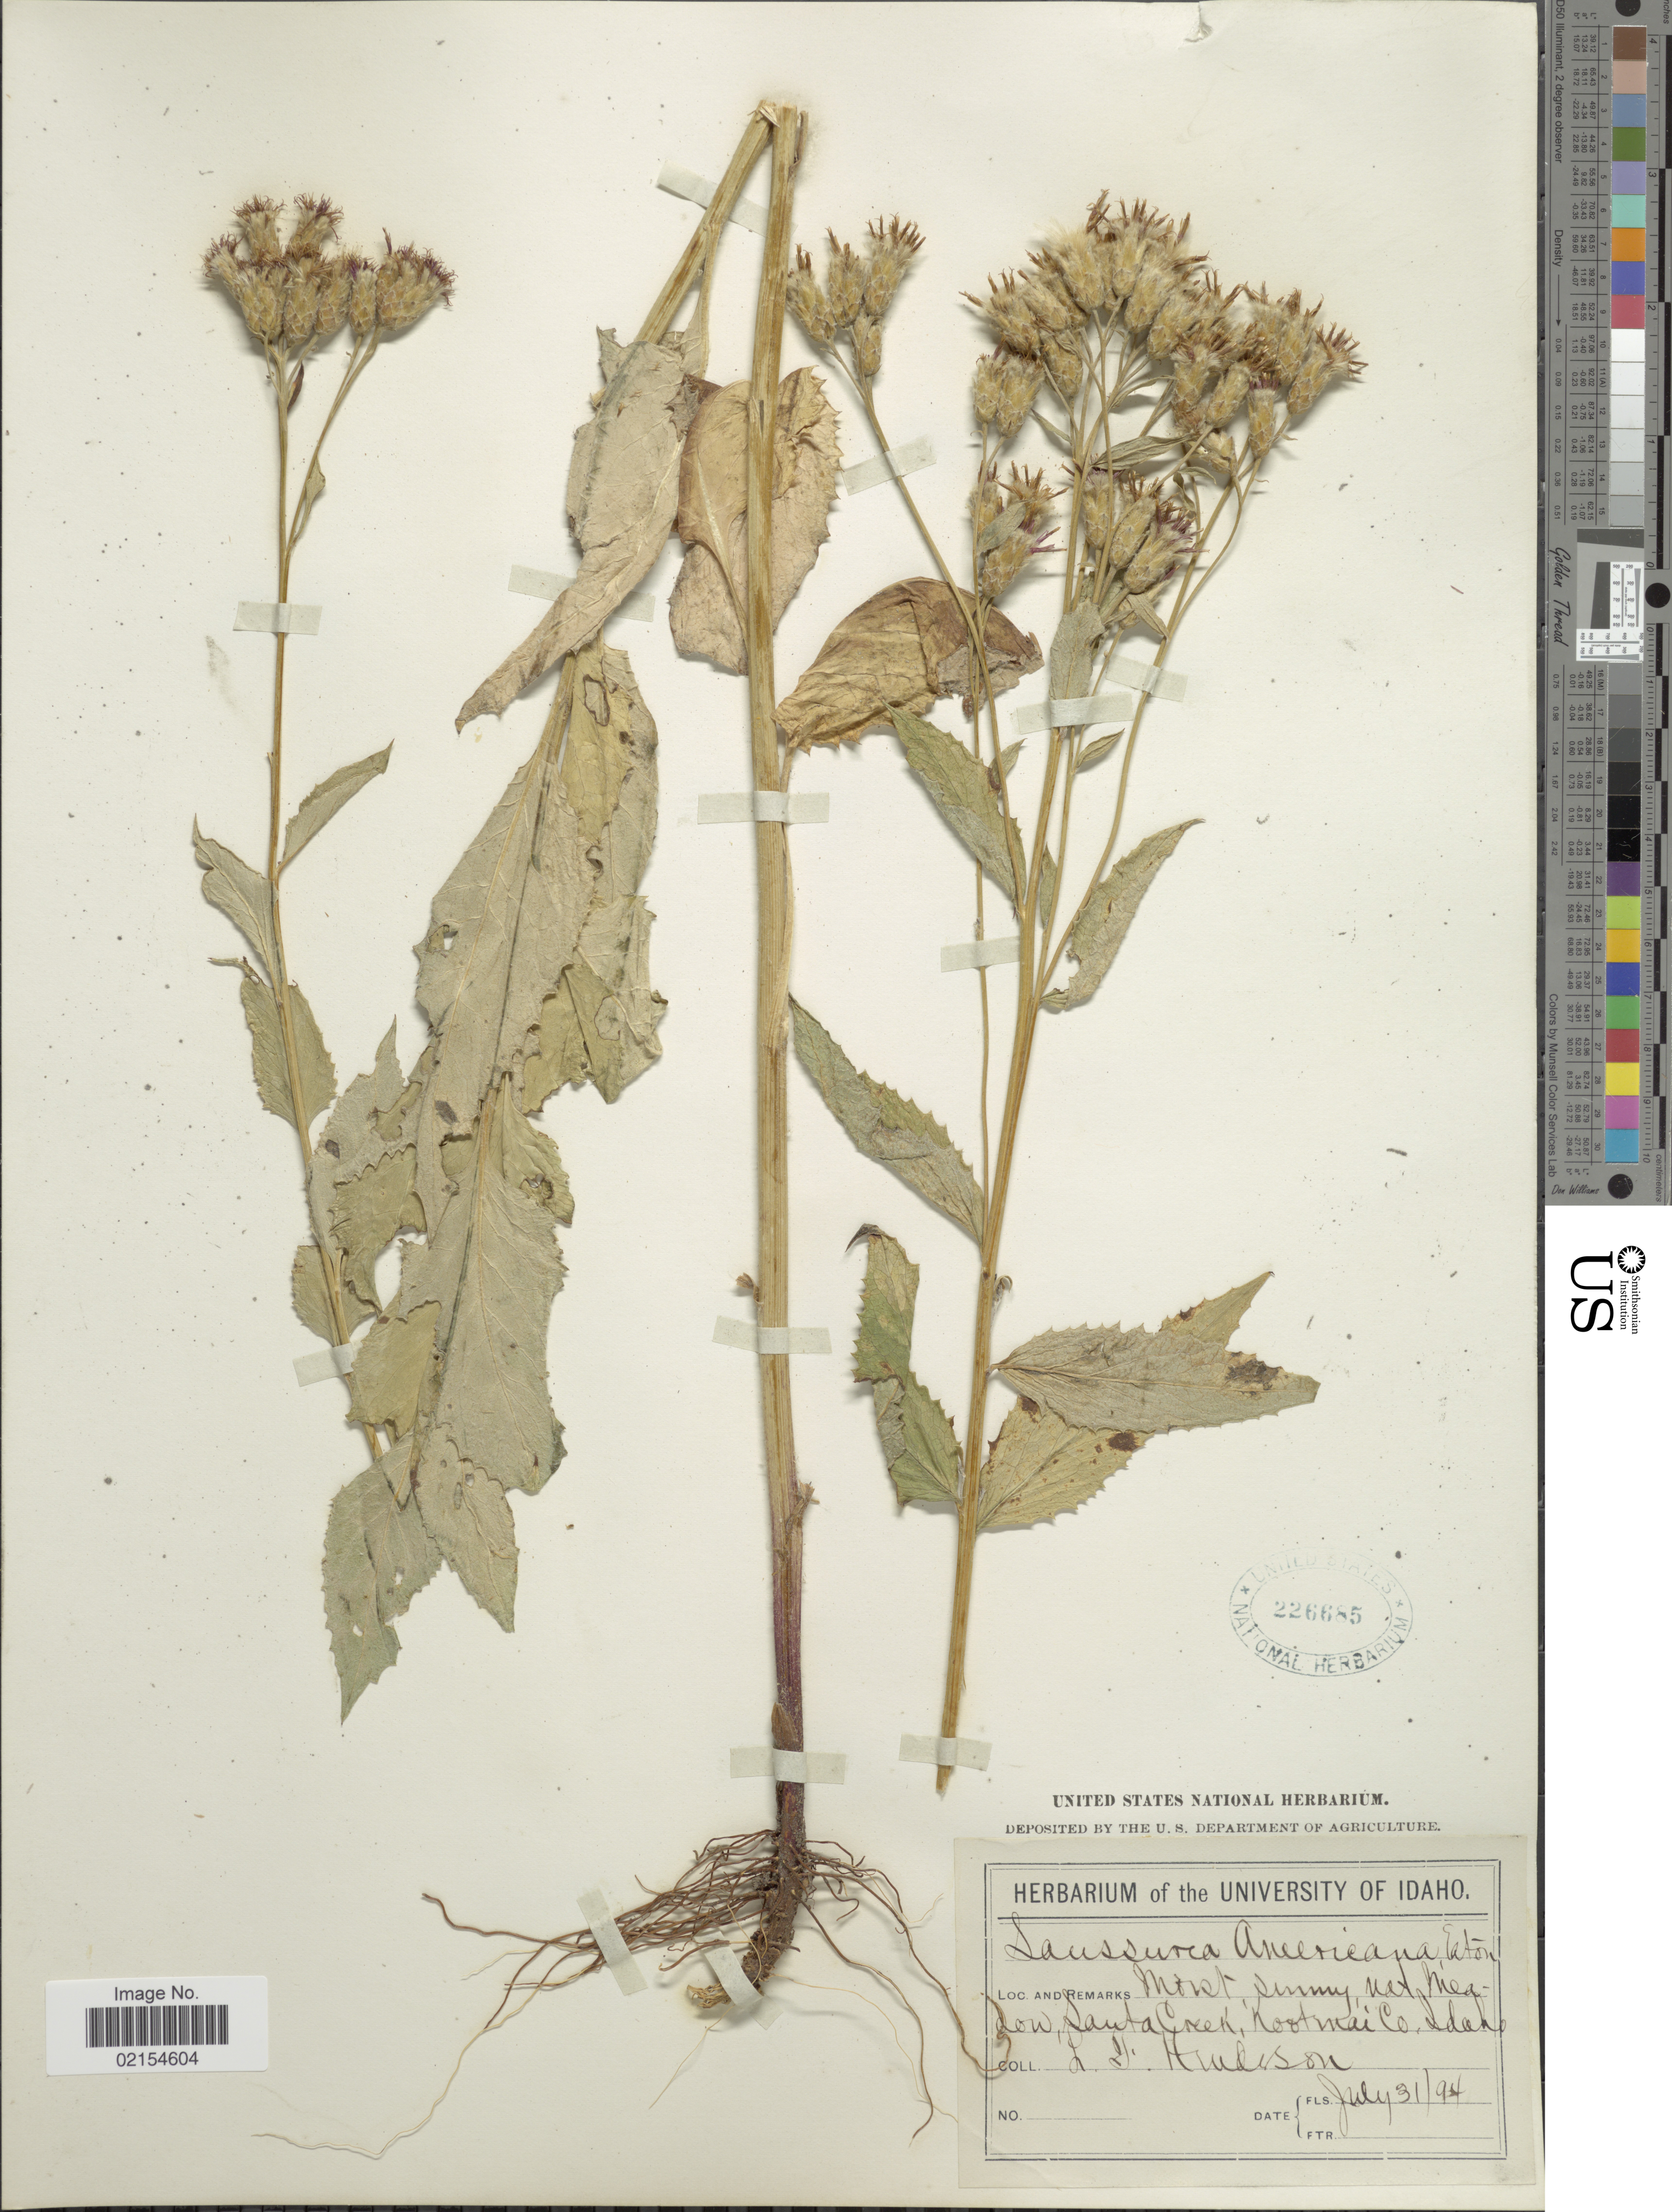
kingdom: Plantae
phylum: Tracheophyta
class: Magnoliopsida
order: Asterales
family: Asteraceae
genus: Saussurea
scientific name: Saussurea americana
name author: D.C. Eaton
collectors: L. Henderson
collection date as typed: Transcribed d/m/y: 31/7/94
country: United States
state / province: Idaho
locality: Santa Creek, Kootenai Co.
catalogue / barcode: US 226685